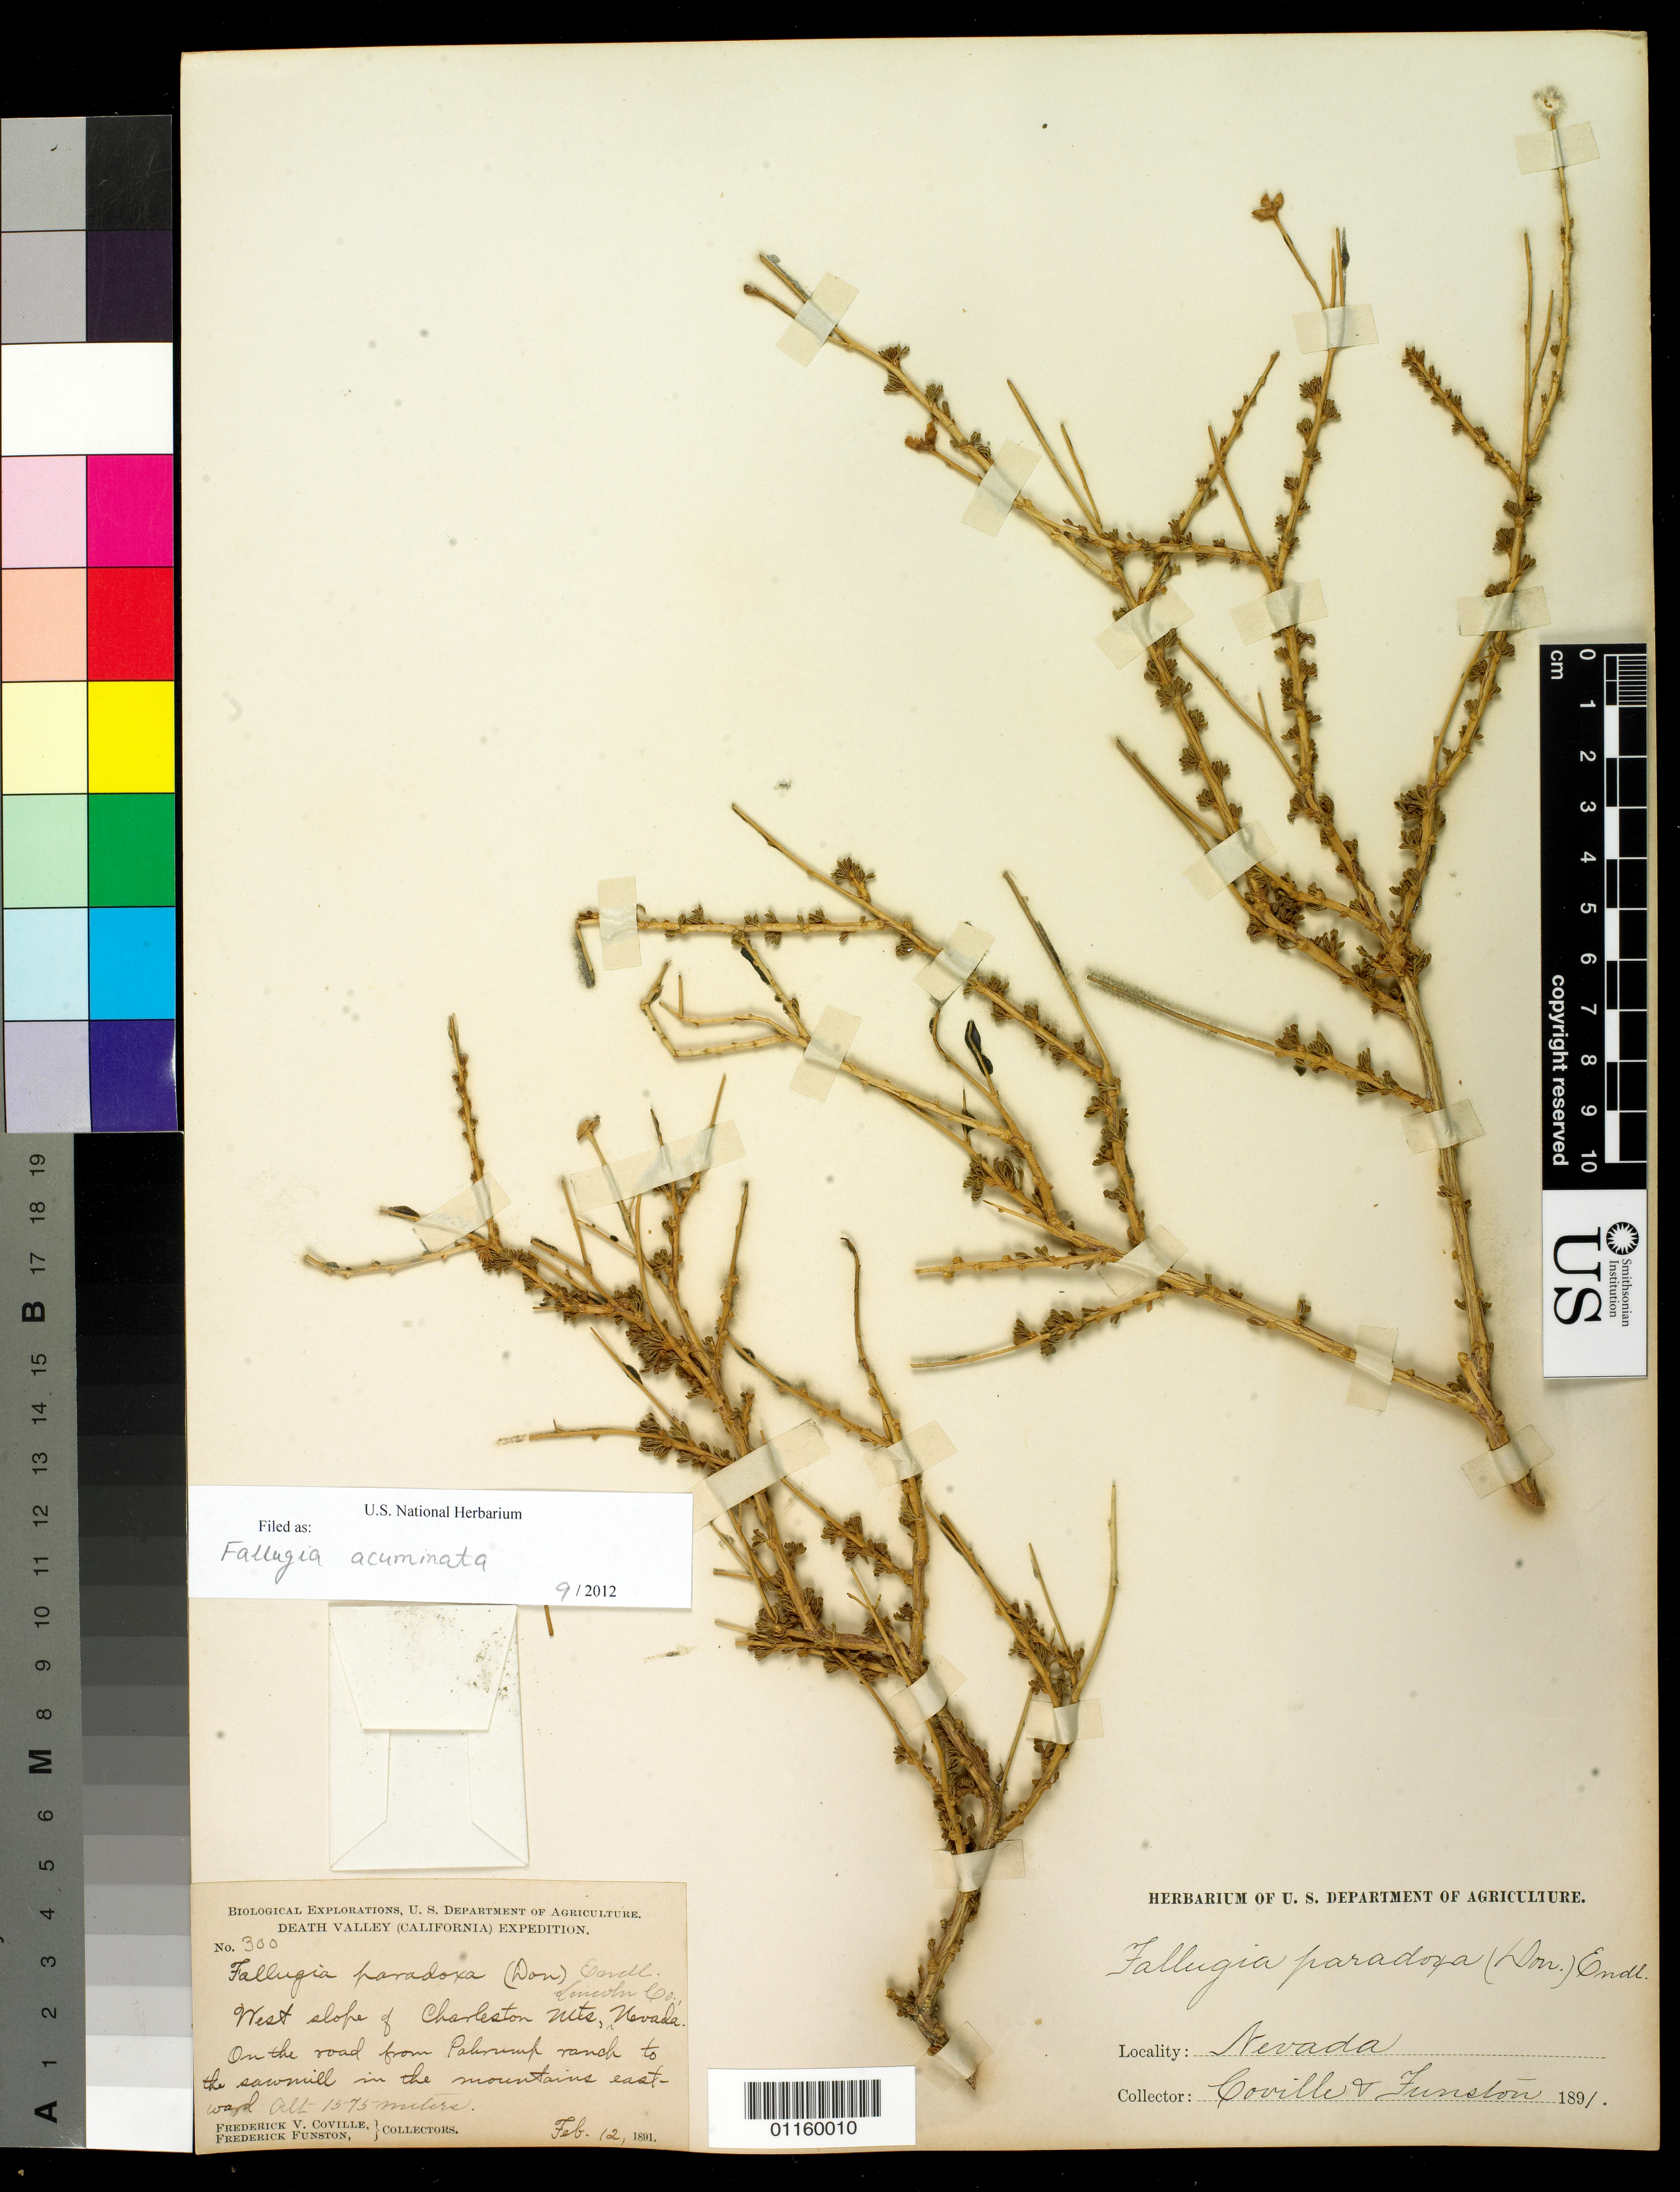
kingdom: Plantae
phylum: Tracheophyta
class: Magnoliopsida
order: Rosales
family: Rosaceae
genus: Fallugia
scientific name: Fallugia acuminata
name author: (Wooton) Rydb.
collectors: F. V. Coville & F. Funston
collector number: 300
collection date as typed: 12 Feb 1891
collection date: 1891-02-12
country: United States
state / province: Nevada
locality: West slope of Charleston Mts.,on the road from Pahrump ranch to the sawmill in the mountain eastward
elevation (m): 1575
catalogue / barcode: US 1